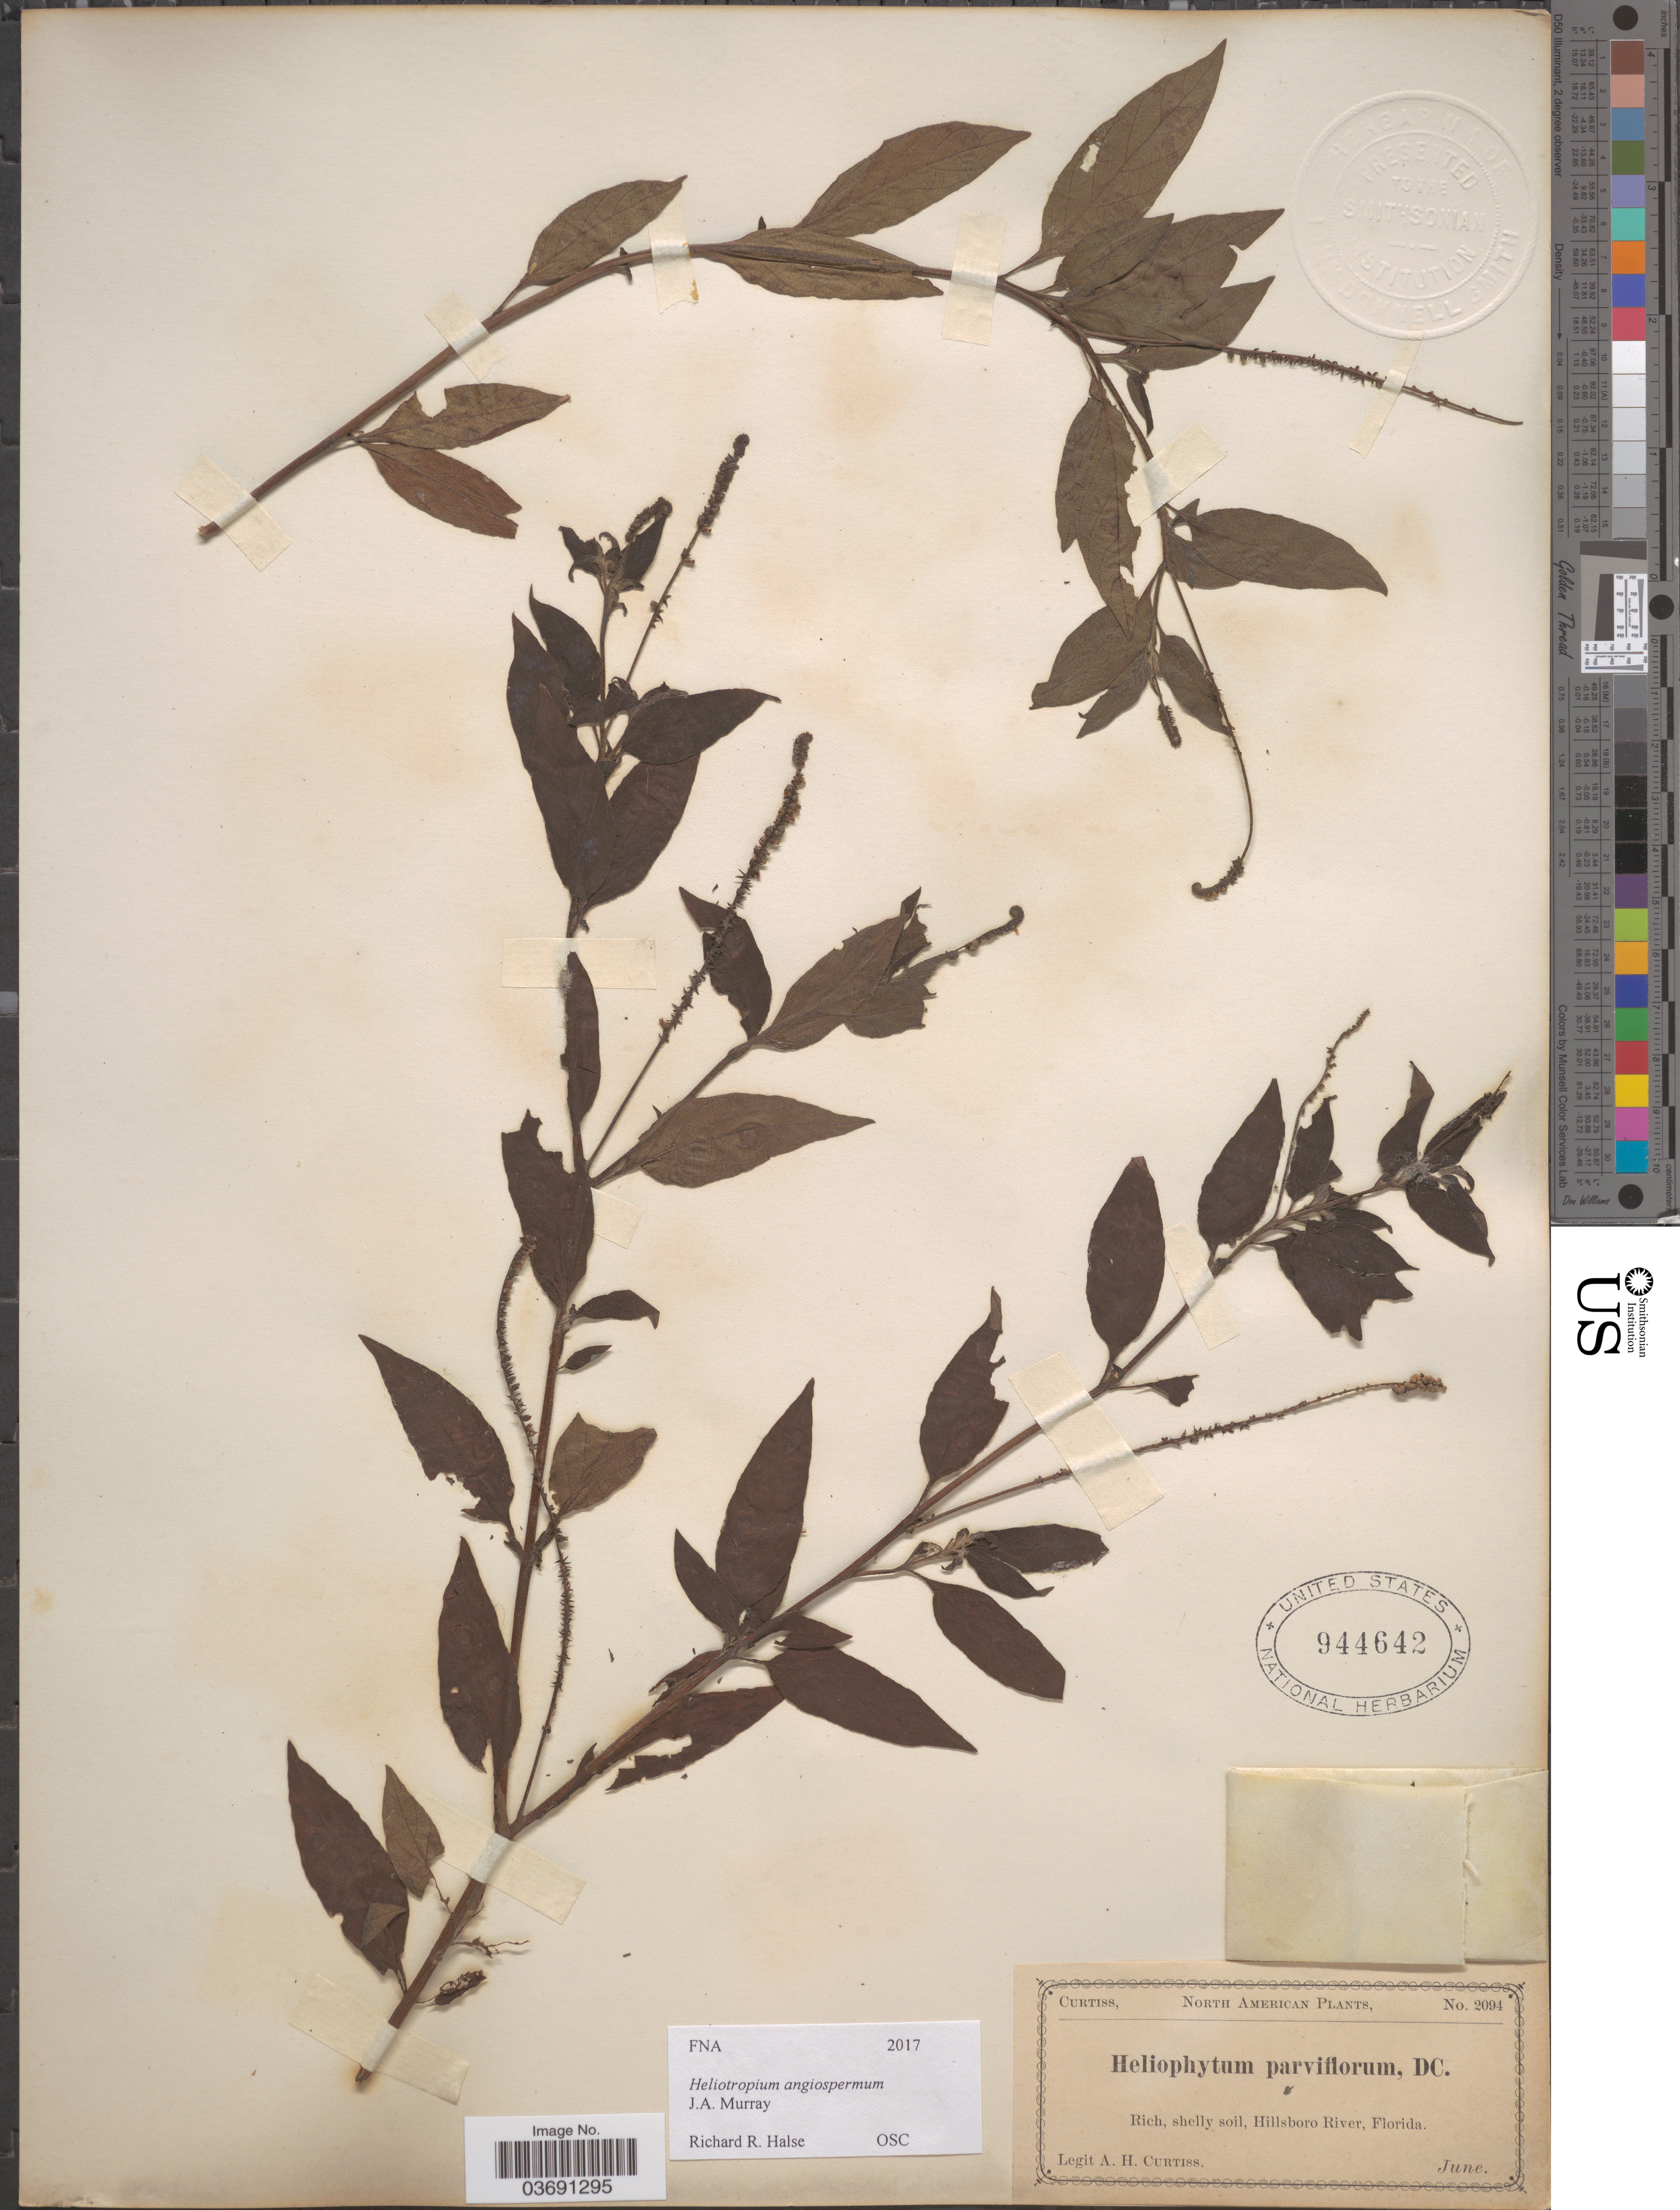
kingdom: Plantae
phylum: Tracheophyta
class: Magnoliopsida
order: Boraginales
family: Heliotropiaceae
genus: Heliotropium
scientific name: Heliotropium angiospermum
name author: Murray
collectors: A. H. Curtiss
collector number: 2094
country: United States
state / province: Florida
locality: Hillsboro River.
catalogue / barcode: US 944642